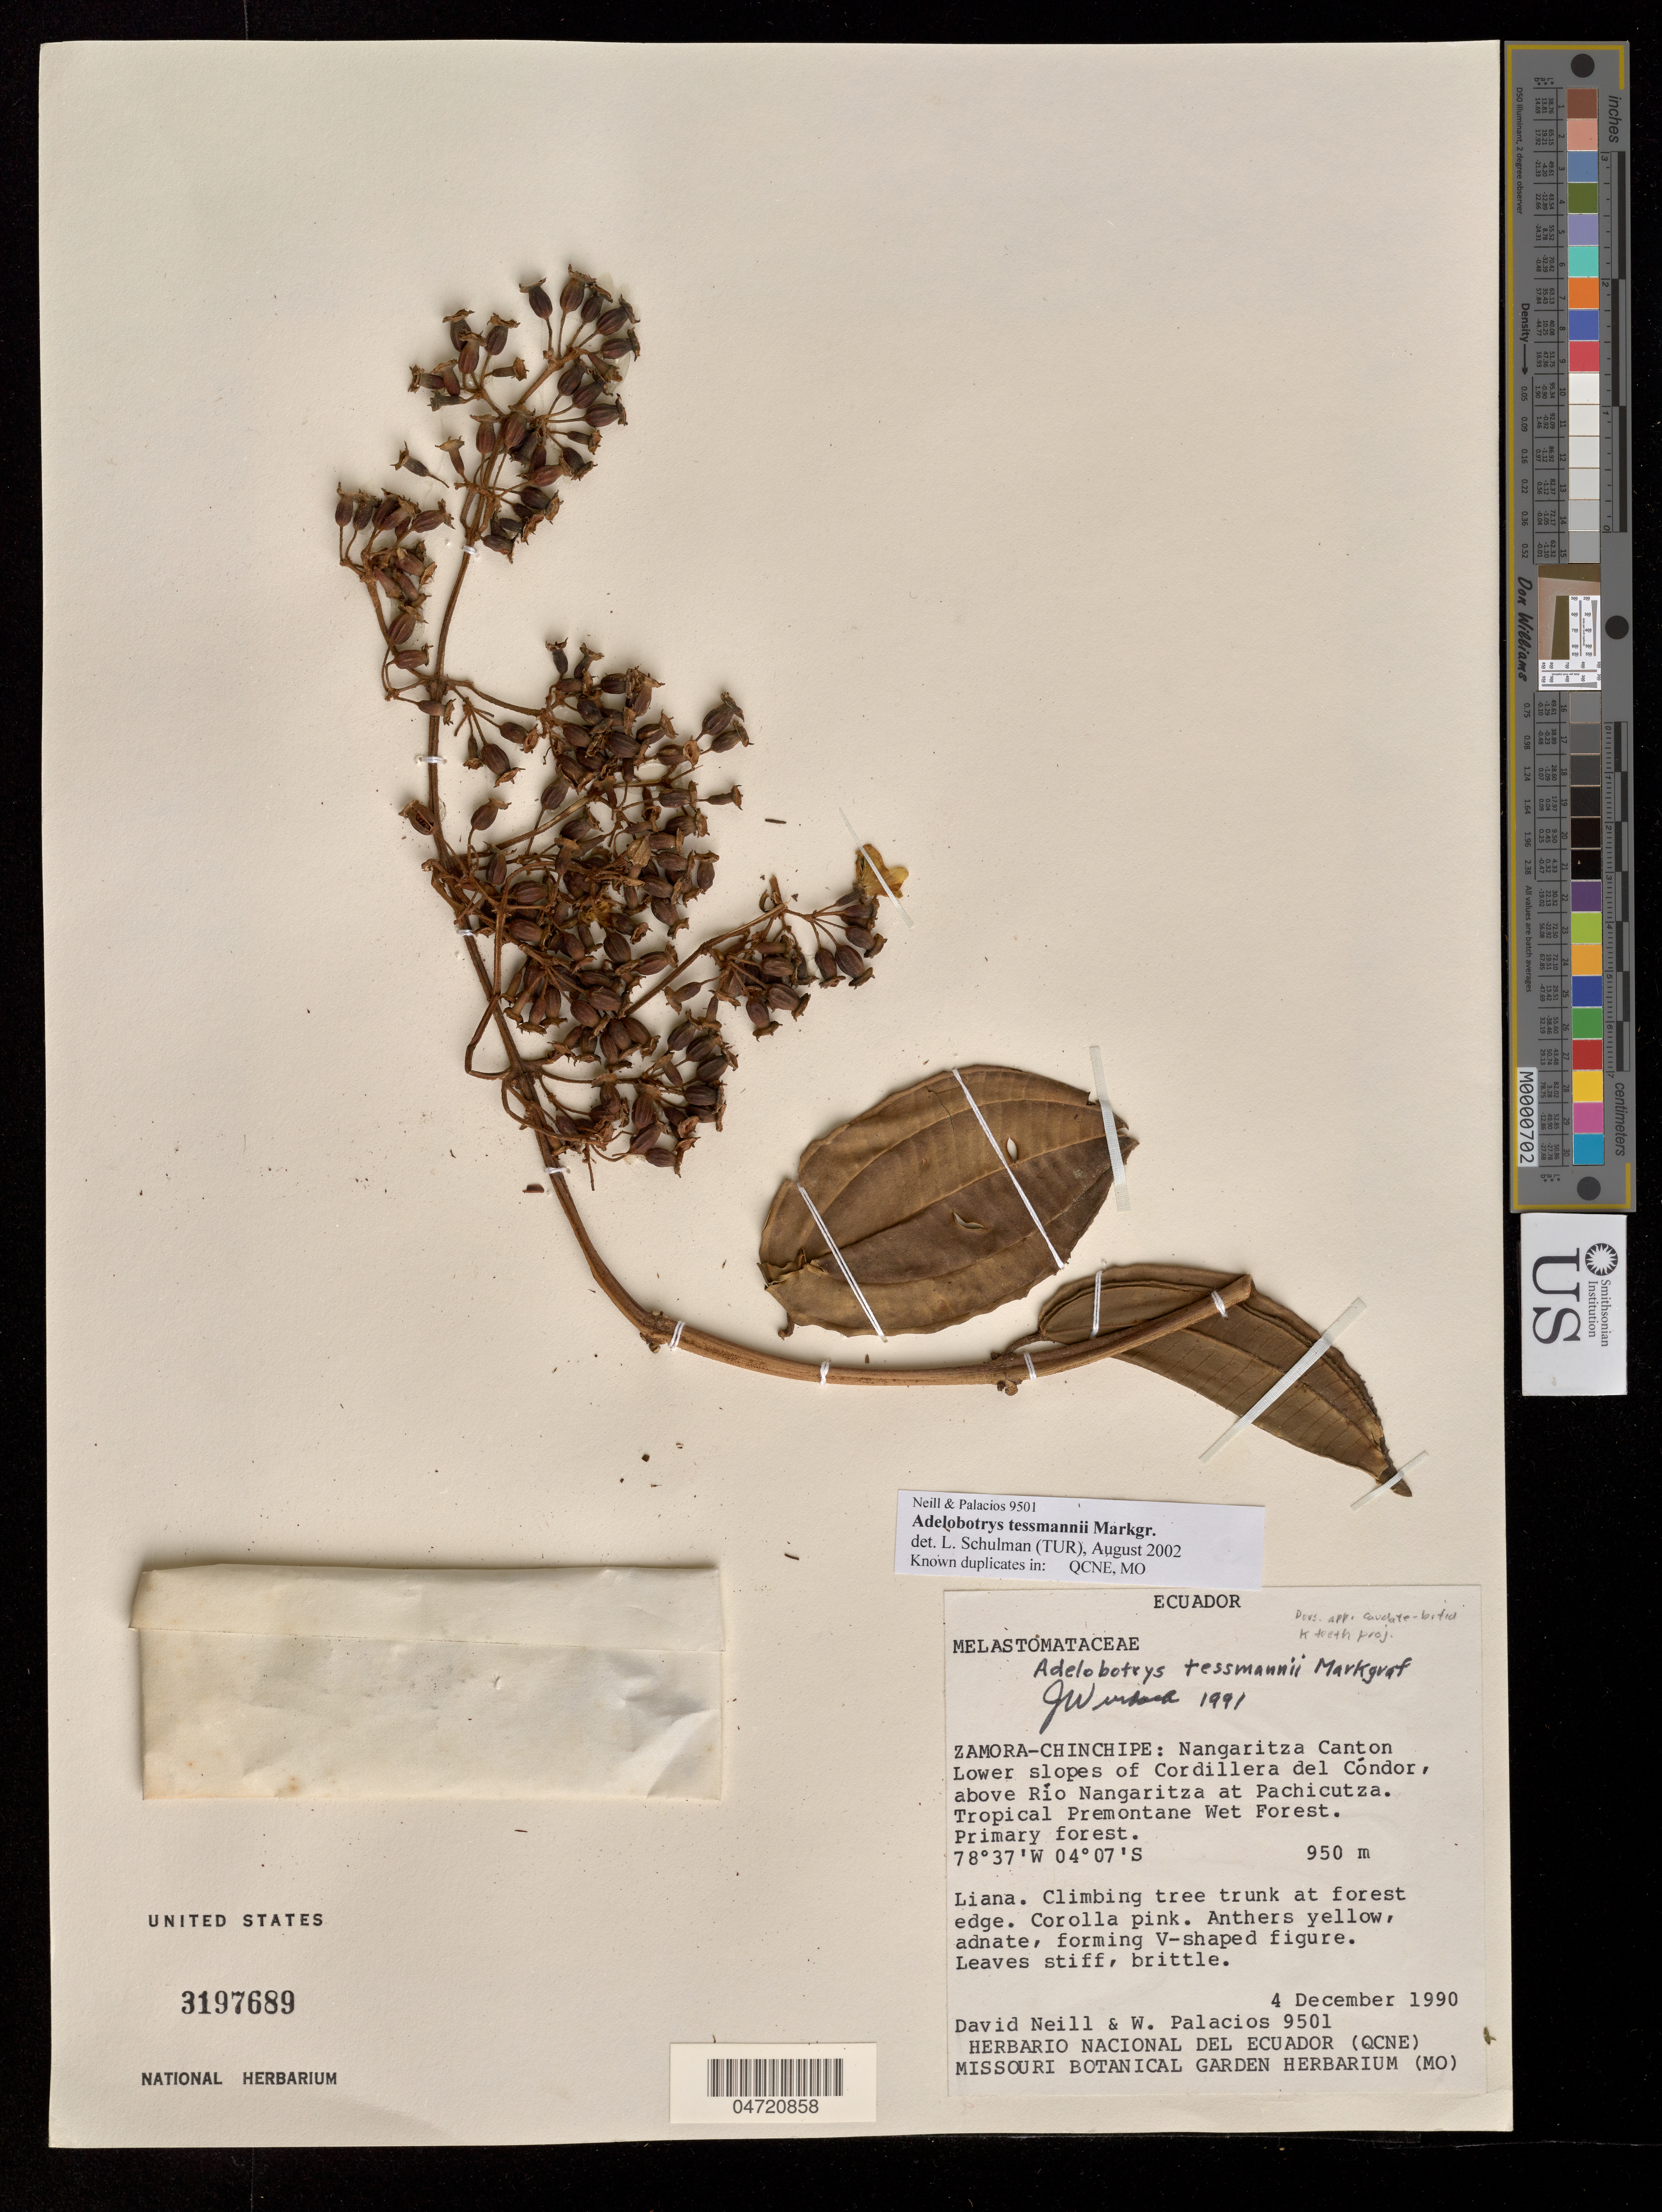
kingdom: Plantae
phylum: Tracheophyta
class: Magnoliopsida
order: Myrtales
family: Melastomataceae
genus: Adelobotrys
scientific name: Adelobotrys tessmannii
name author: Markgr.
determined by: Schulman, Leif, (TUR), University of Turku (FINLAND)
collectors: D. A. Neill & W. Palacios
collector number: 9501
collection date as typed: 04 Dec 1990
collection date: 1990-12-04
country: Ecuador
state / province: Zamora-Chinchipe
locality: Nangaritza Canton, lower slopes of Cordillera del Cóndor, above Río Nangaritza at Pachicutza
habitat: Primary forest.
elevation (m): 950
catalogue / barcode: US 3197689